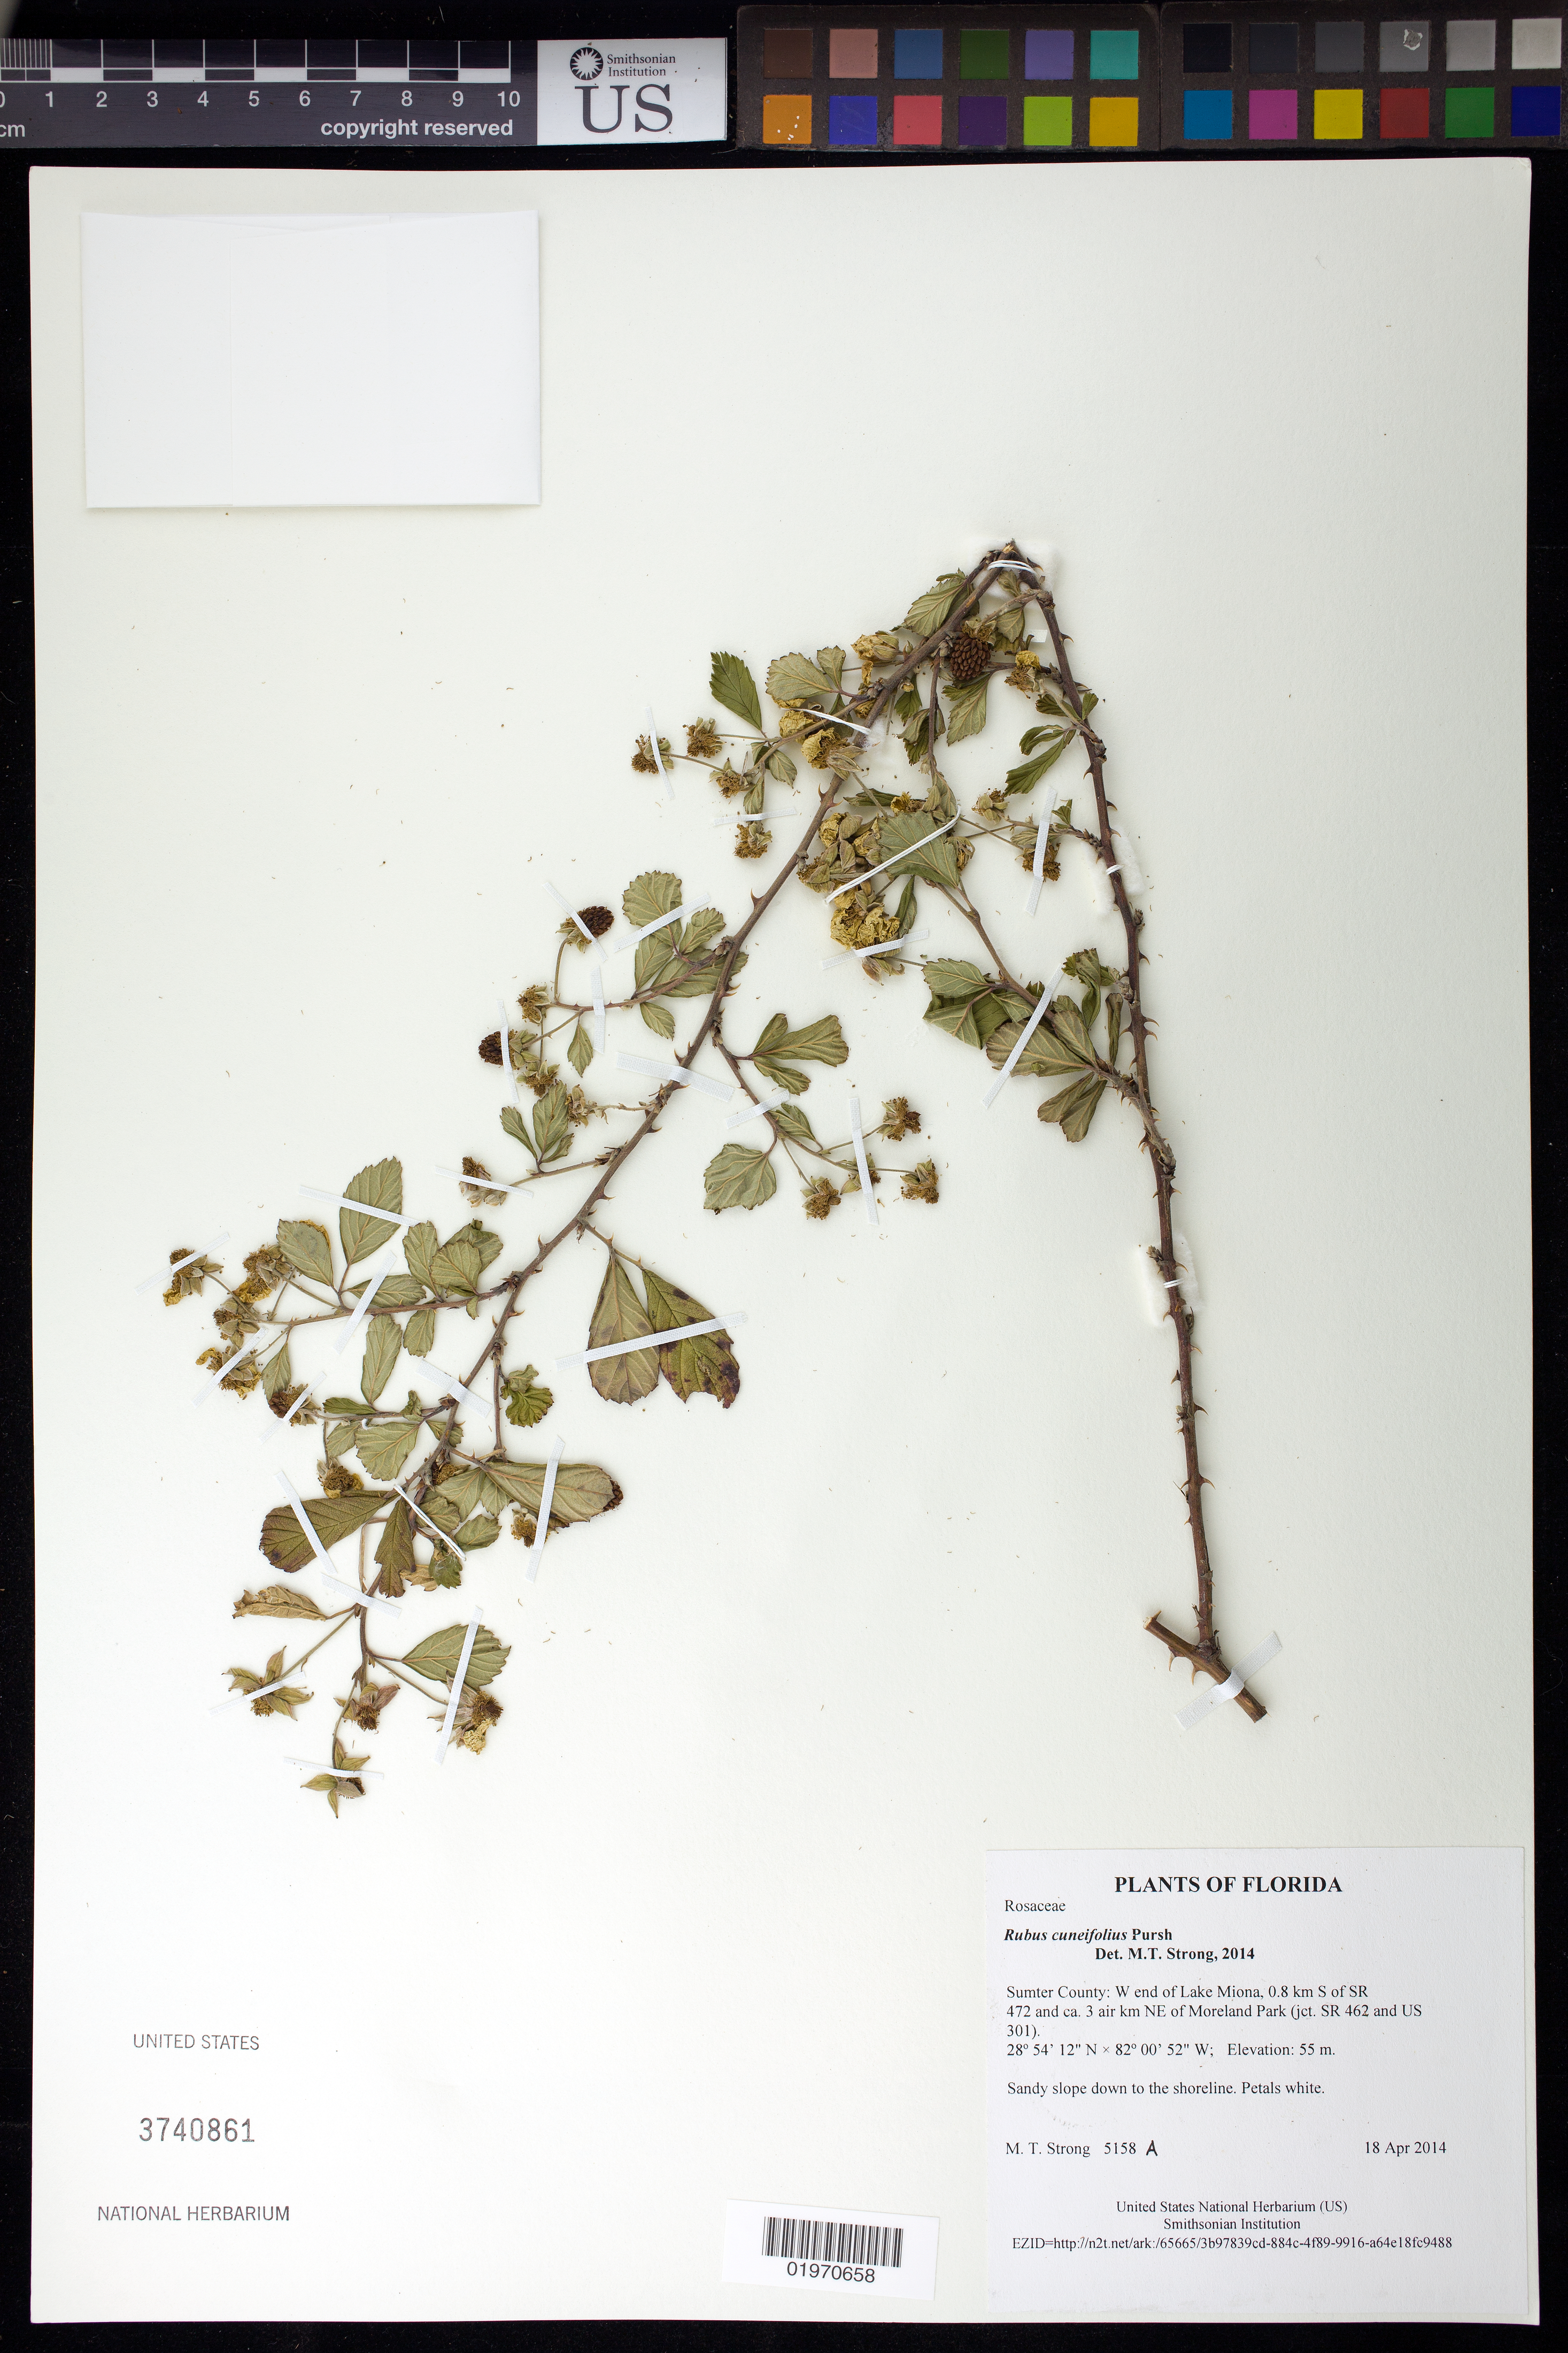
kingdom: Plantae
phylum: Tracheophyta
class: Magnoliopsida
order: Rosales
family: Rosaceae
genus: Rubus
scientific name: Rubus cuneifolius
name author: Pursh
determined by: Strong, Mark T., (BOT), Smithsonian Institution - National Museum of Natural History (UNITED STATES)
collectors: M. T. Strong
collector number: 5158 A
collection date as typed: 18 Apr 2014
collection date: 2014-04-18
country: United States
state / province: Florida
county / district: Sumter County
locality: W end of Lake Miona, 0.8 km S of SR 472 on ca. 3 km (by air) NE of Moreland Park (jct. SR 462 and US 301)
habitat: Sandy slope down to the shoreline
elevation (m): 55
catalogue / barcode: US 3740861